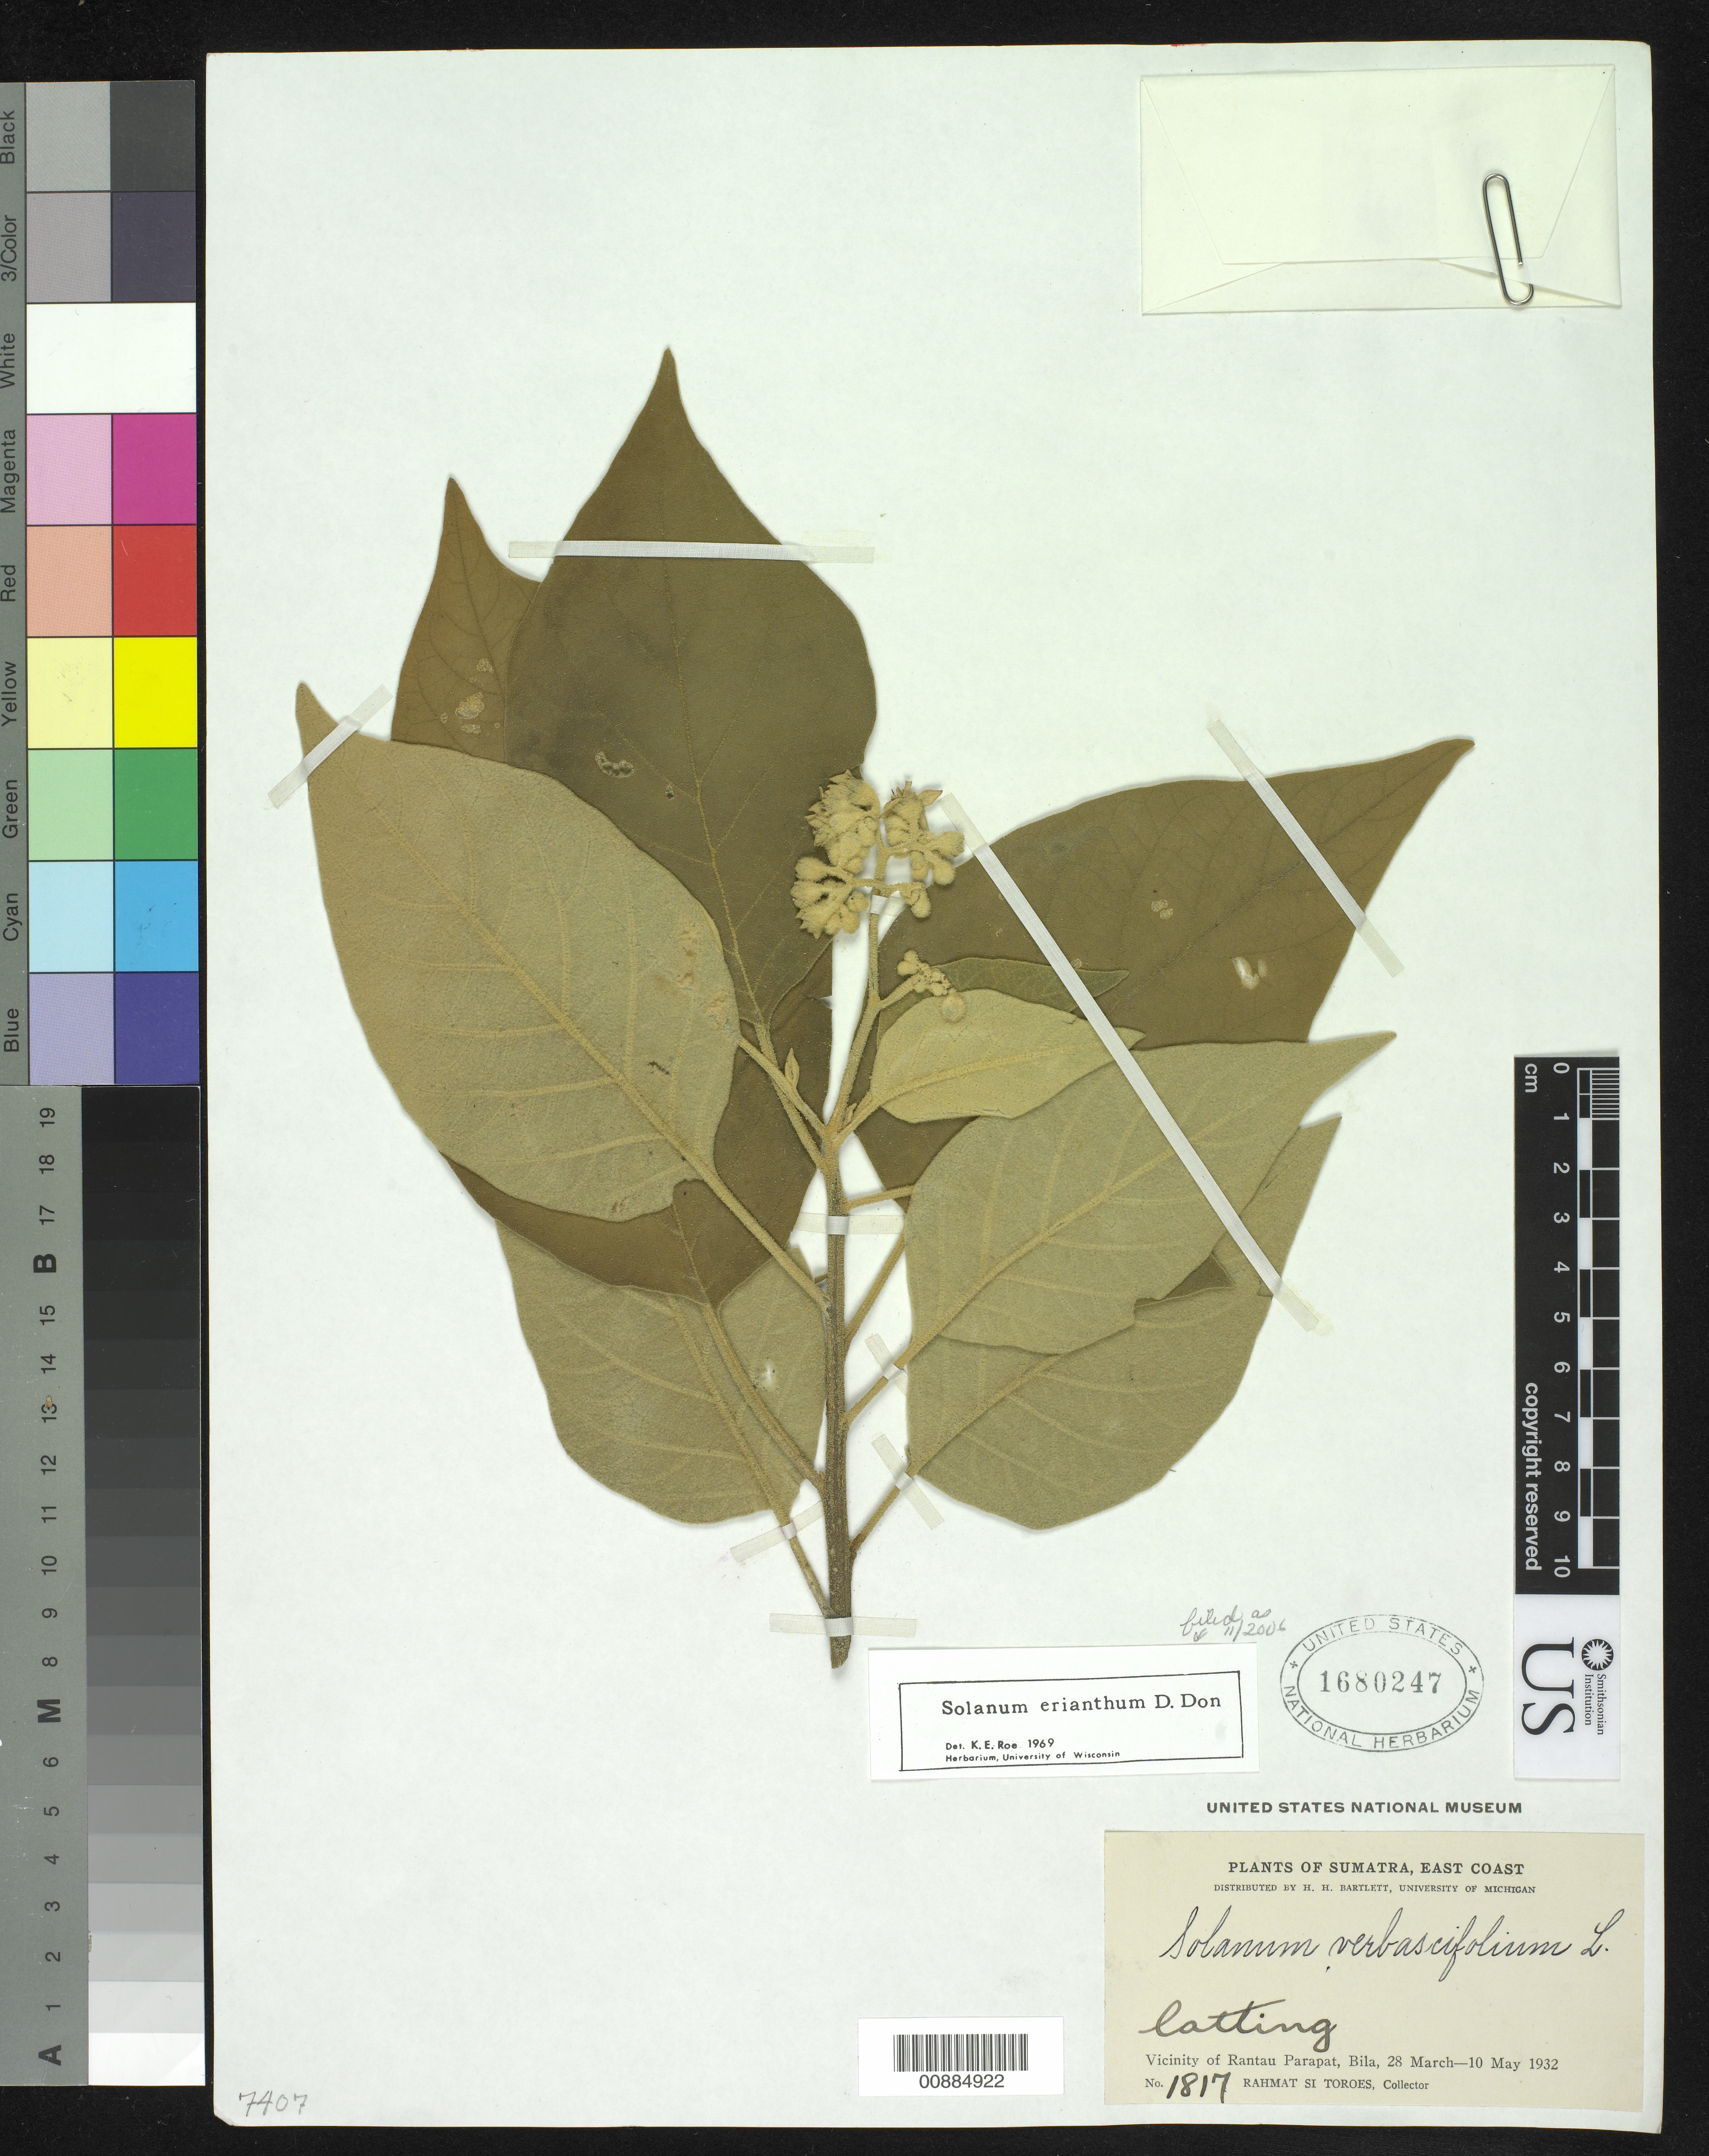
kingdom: Plantae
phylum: Tracheophyta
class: Magnoliopsida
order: Solanales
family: Solanaceae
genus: Solanum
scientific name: Solanum erianthum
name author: D. Don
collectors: Rahmat Si Boeea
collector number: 1817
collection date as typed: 28 Mar 1932 to 10 May 1932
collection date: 1932-03-28/1932-05-10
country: Indonesia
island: Sumatra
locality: Vicinity of Rantau Parapat, Bila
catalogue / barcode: US 1680247